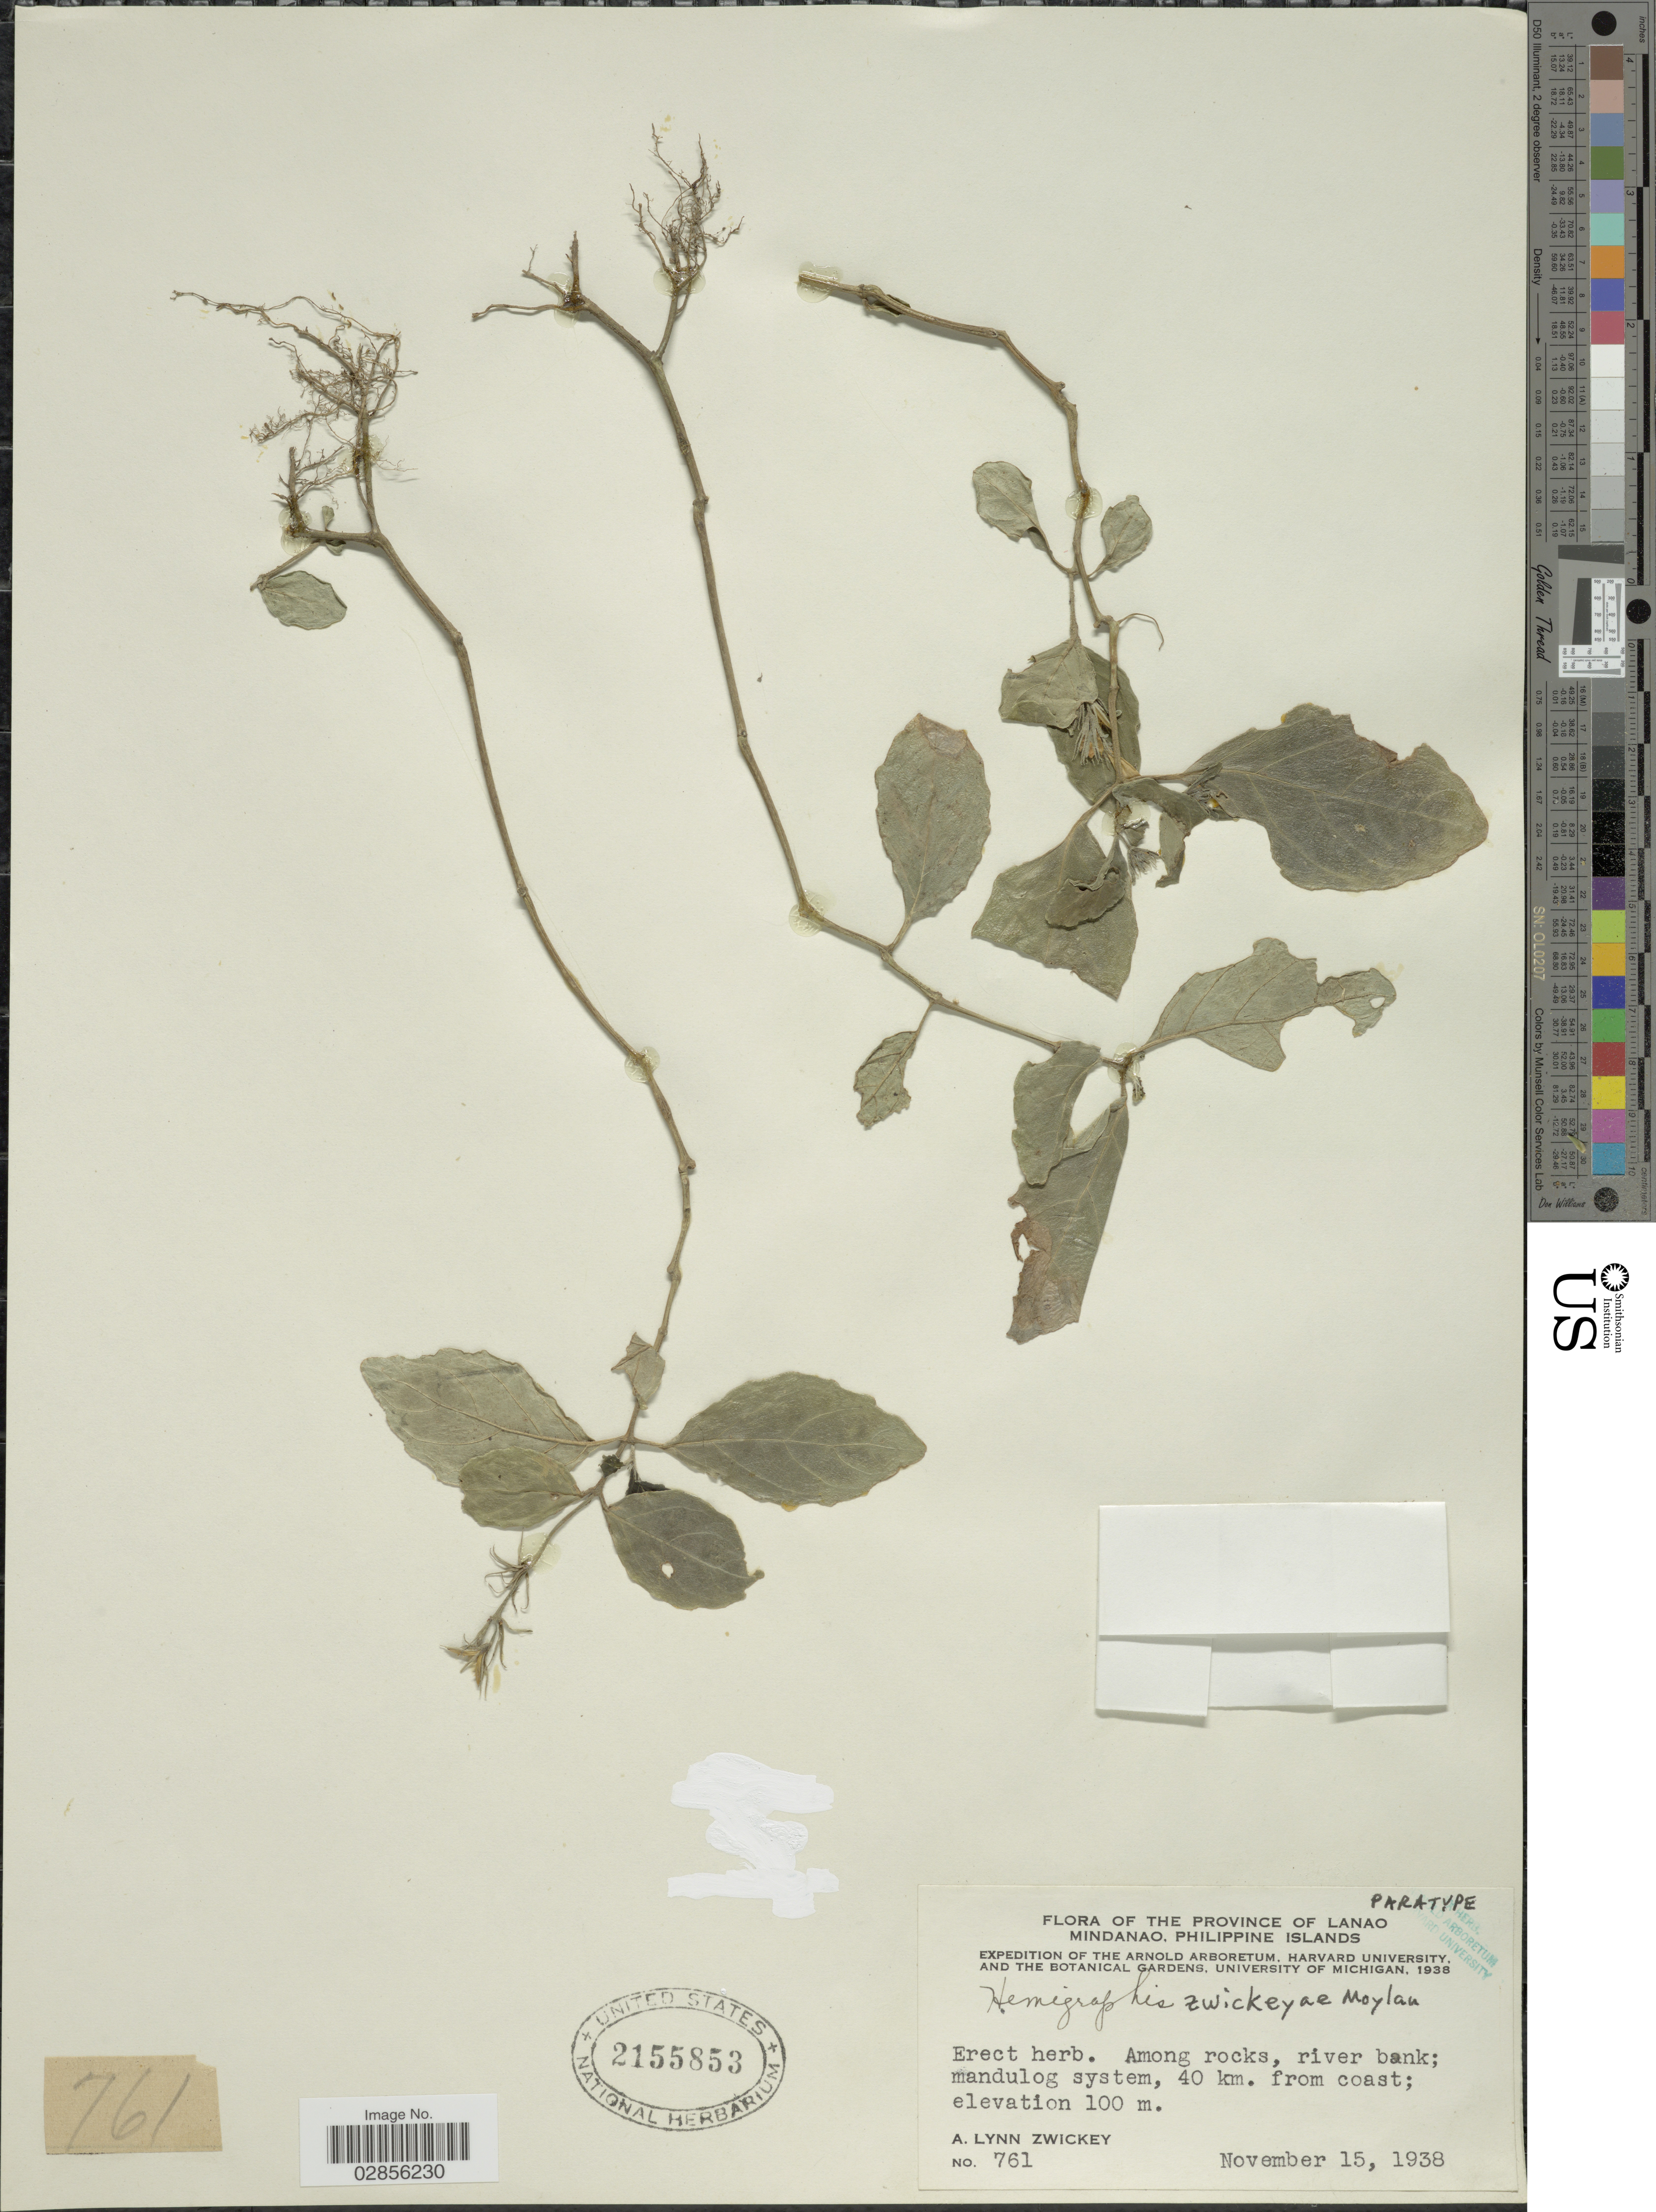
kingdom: Plantae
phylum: Tracheophyta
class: Magnoliopsida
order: Lamiales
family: Acanthaceae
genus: Hemigraphis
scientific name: Hemigraphis zwickeyae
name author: Moylan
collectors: A. Zwickey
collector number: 761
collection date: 1938-11-15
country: Philippines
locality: Province of Lanao Minanao, Philippine Islands. Among rocks, river bank; mandulog system, 40 km. from coast.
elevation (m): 100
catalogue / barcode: US 2155853